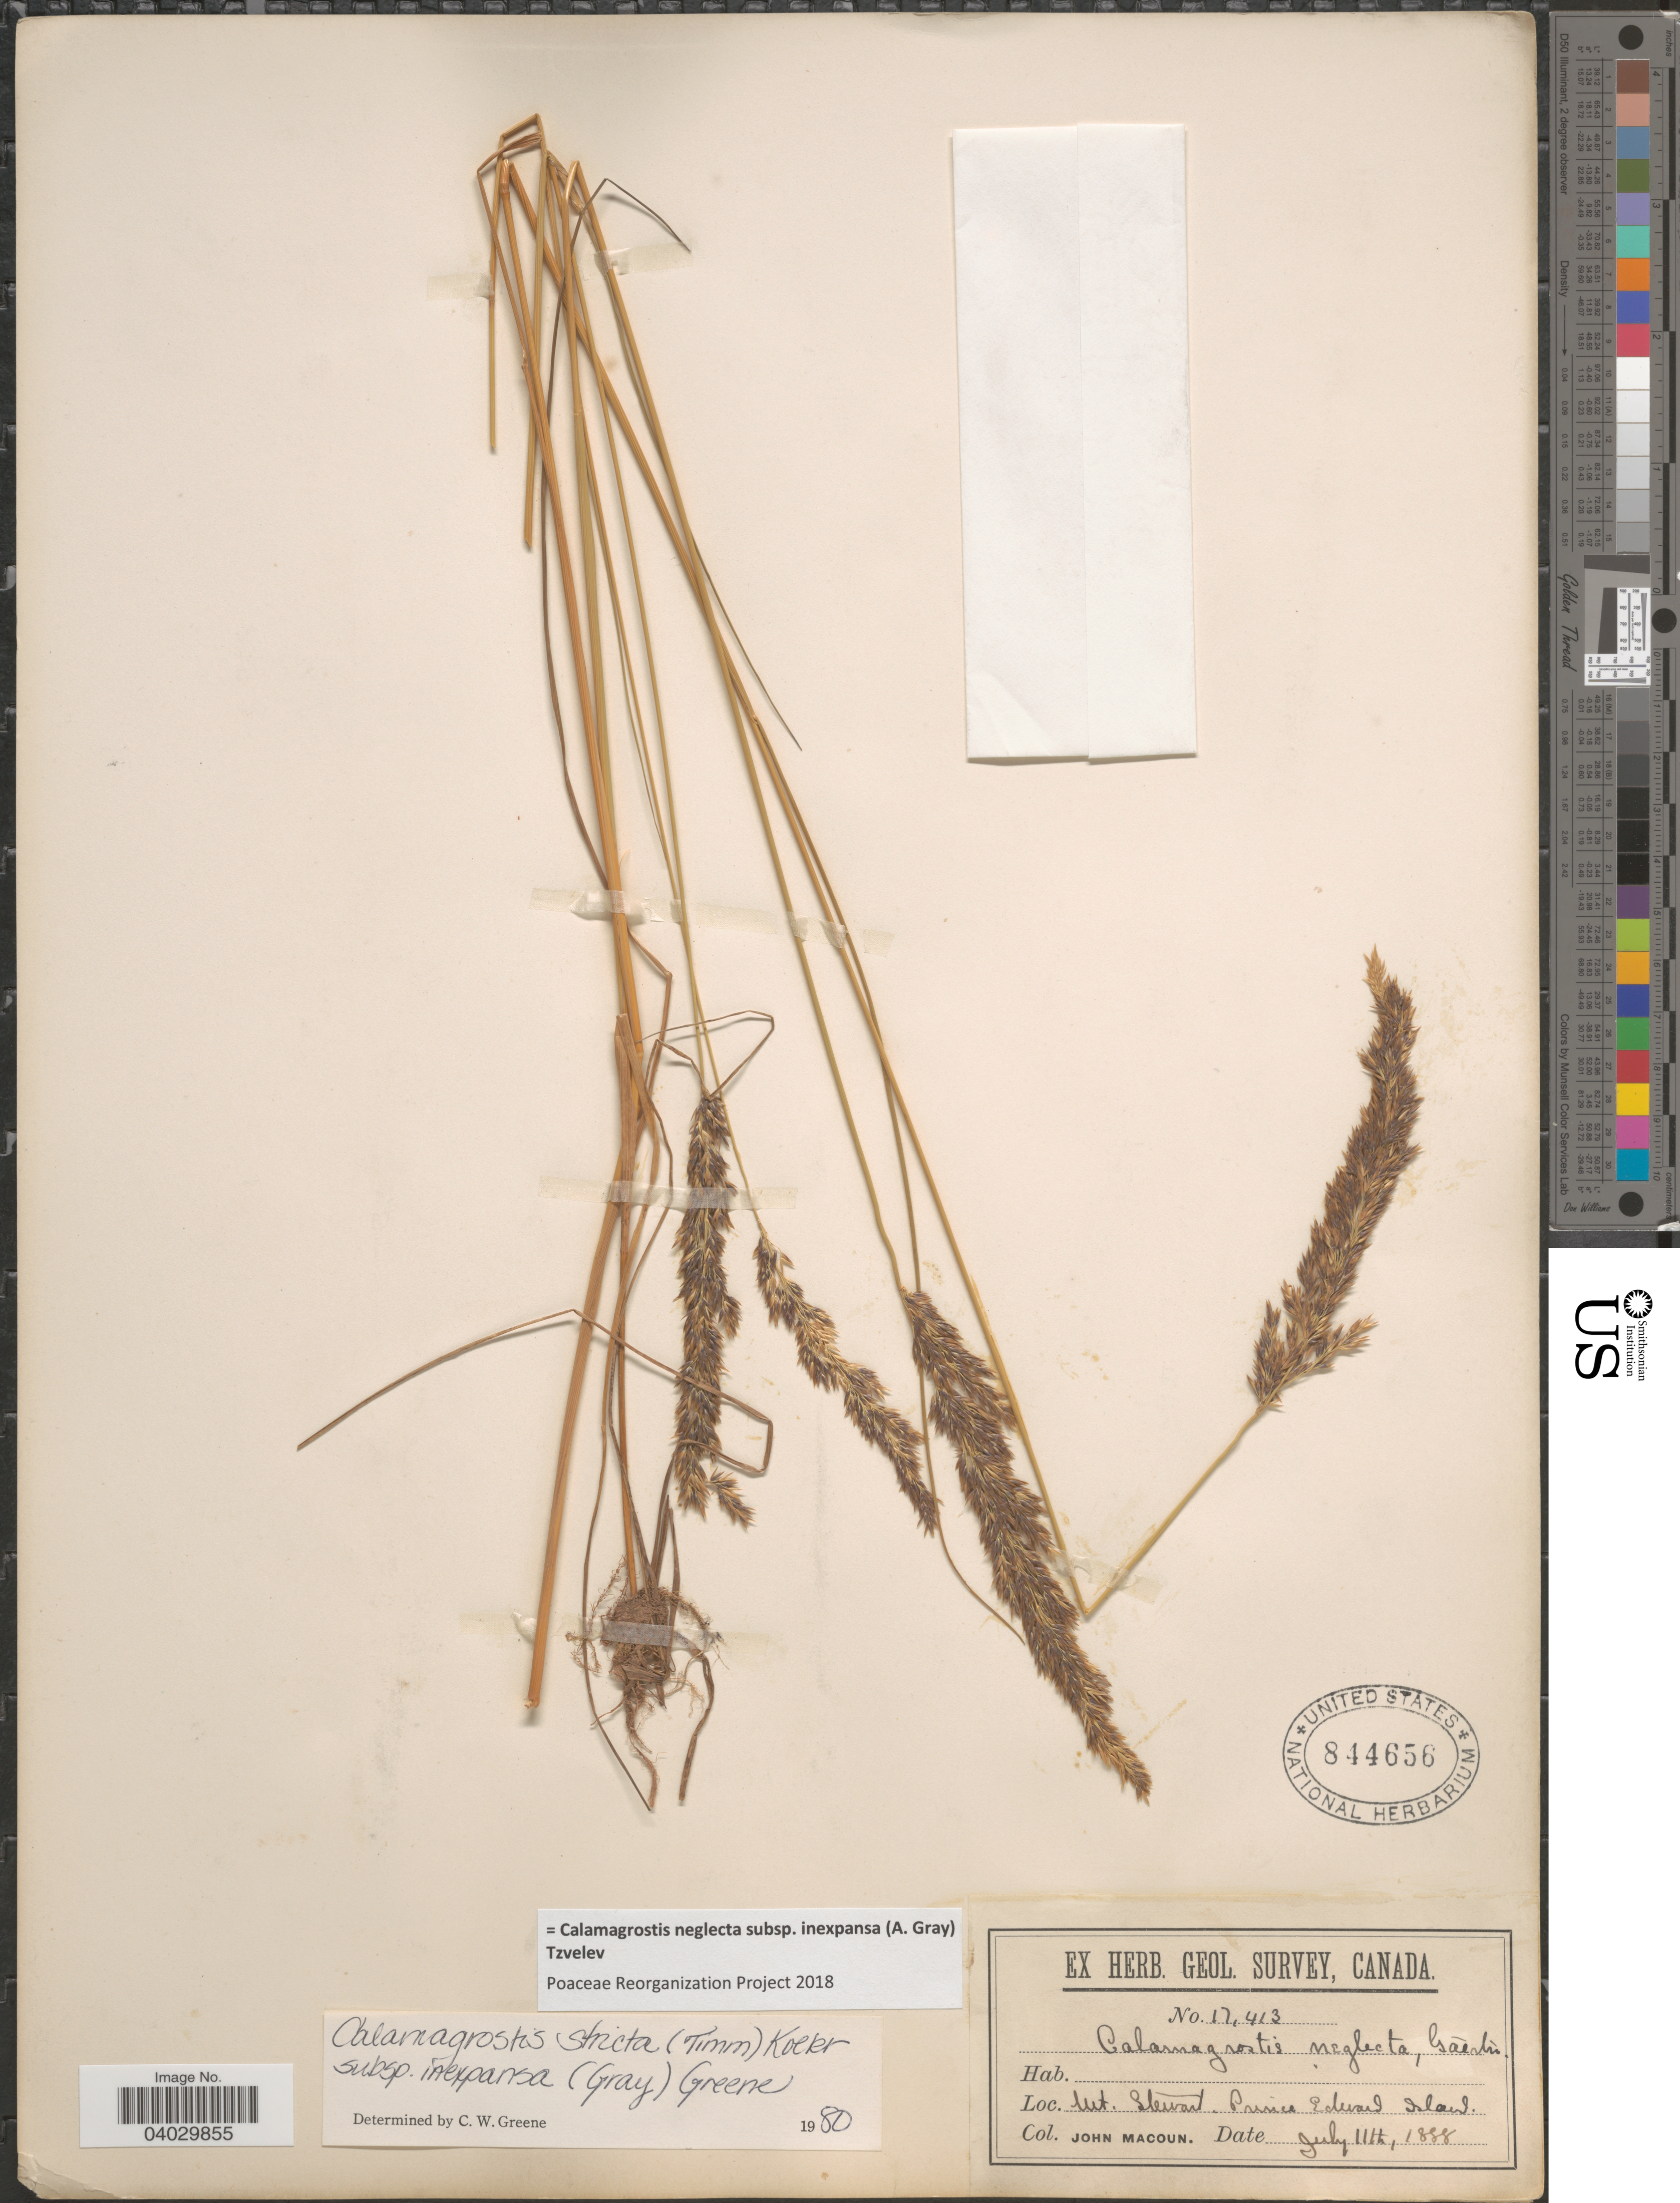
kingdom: Plantae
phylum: Tracheophyta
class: Liliopsida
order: Poales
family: Poaceae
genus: Calamagrostis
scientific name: Calamagrostis neglecta subsp. inexpansa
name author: (A. Gray) Tzvelev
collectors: J. Macoun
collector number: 17413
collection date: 1888-07-11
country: Canada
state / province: Prince Edward Island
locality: Mt. Stewart.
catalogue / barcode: US 844656